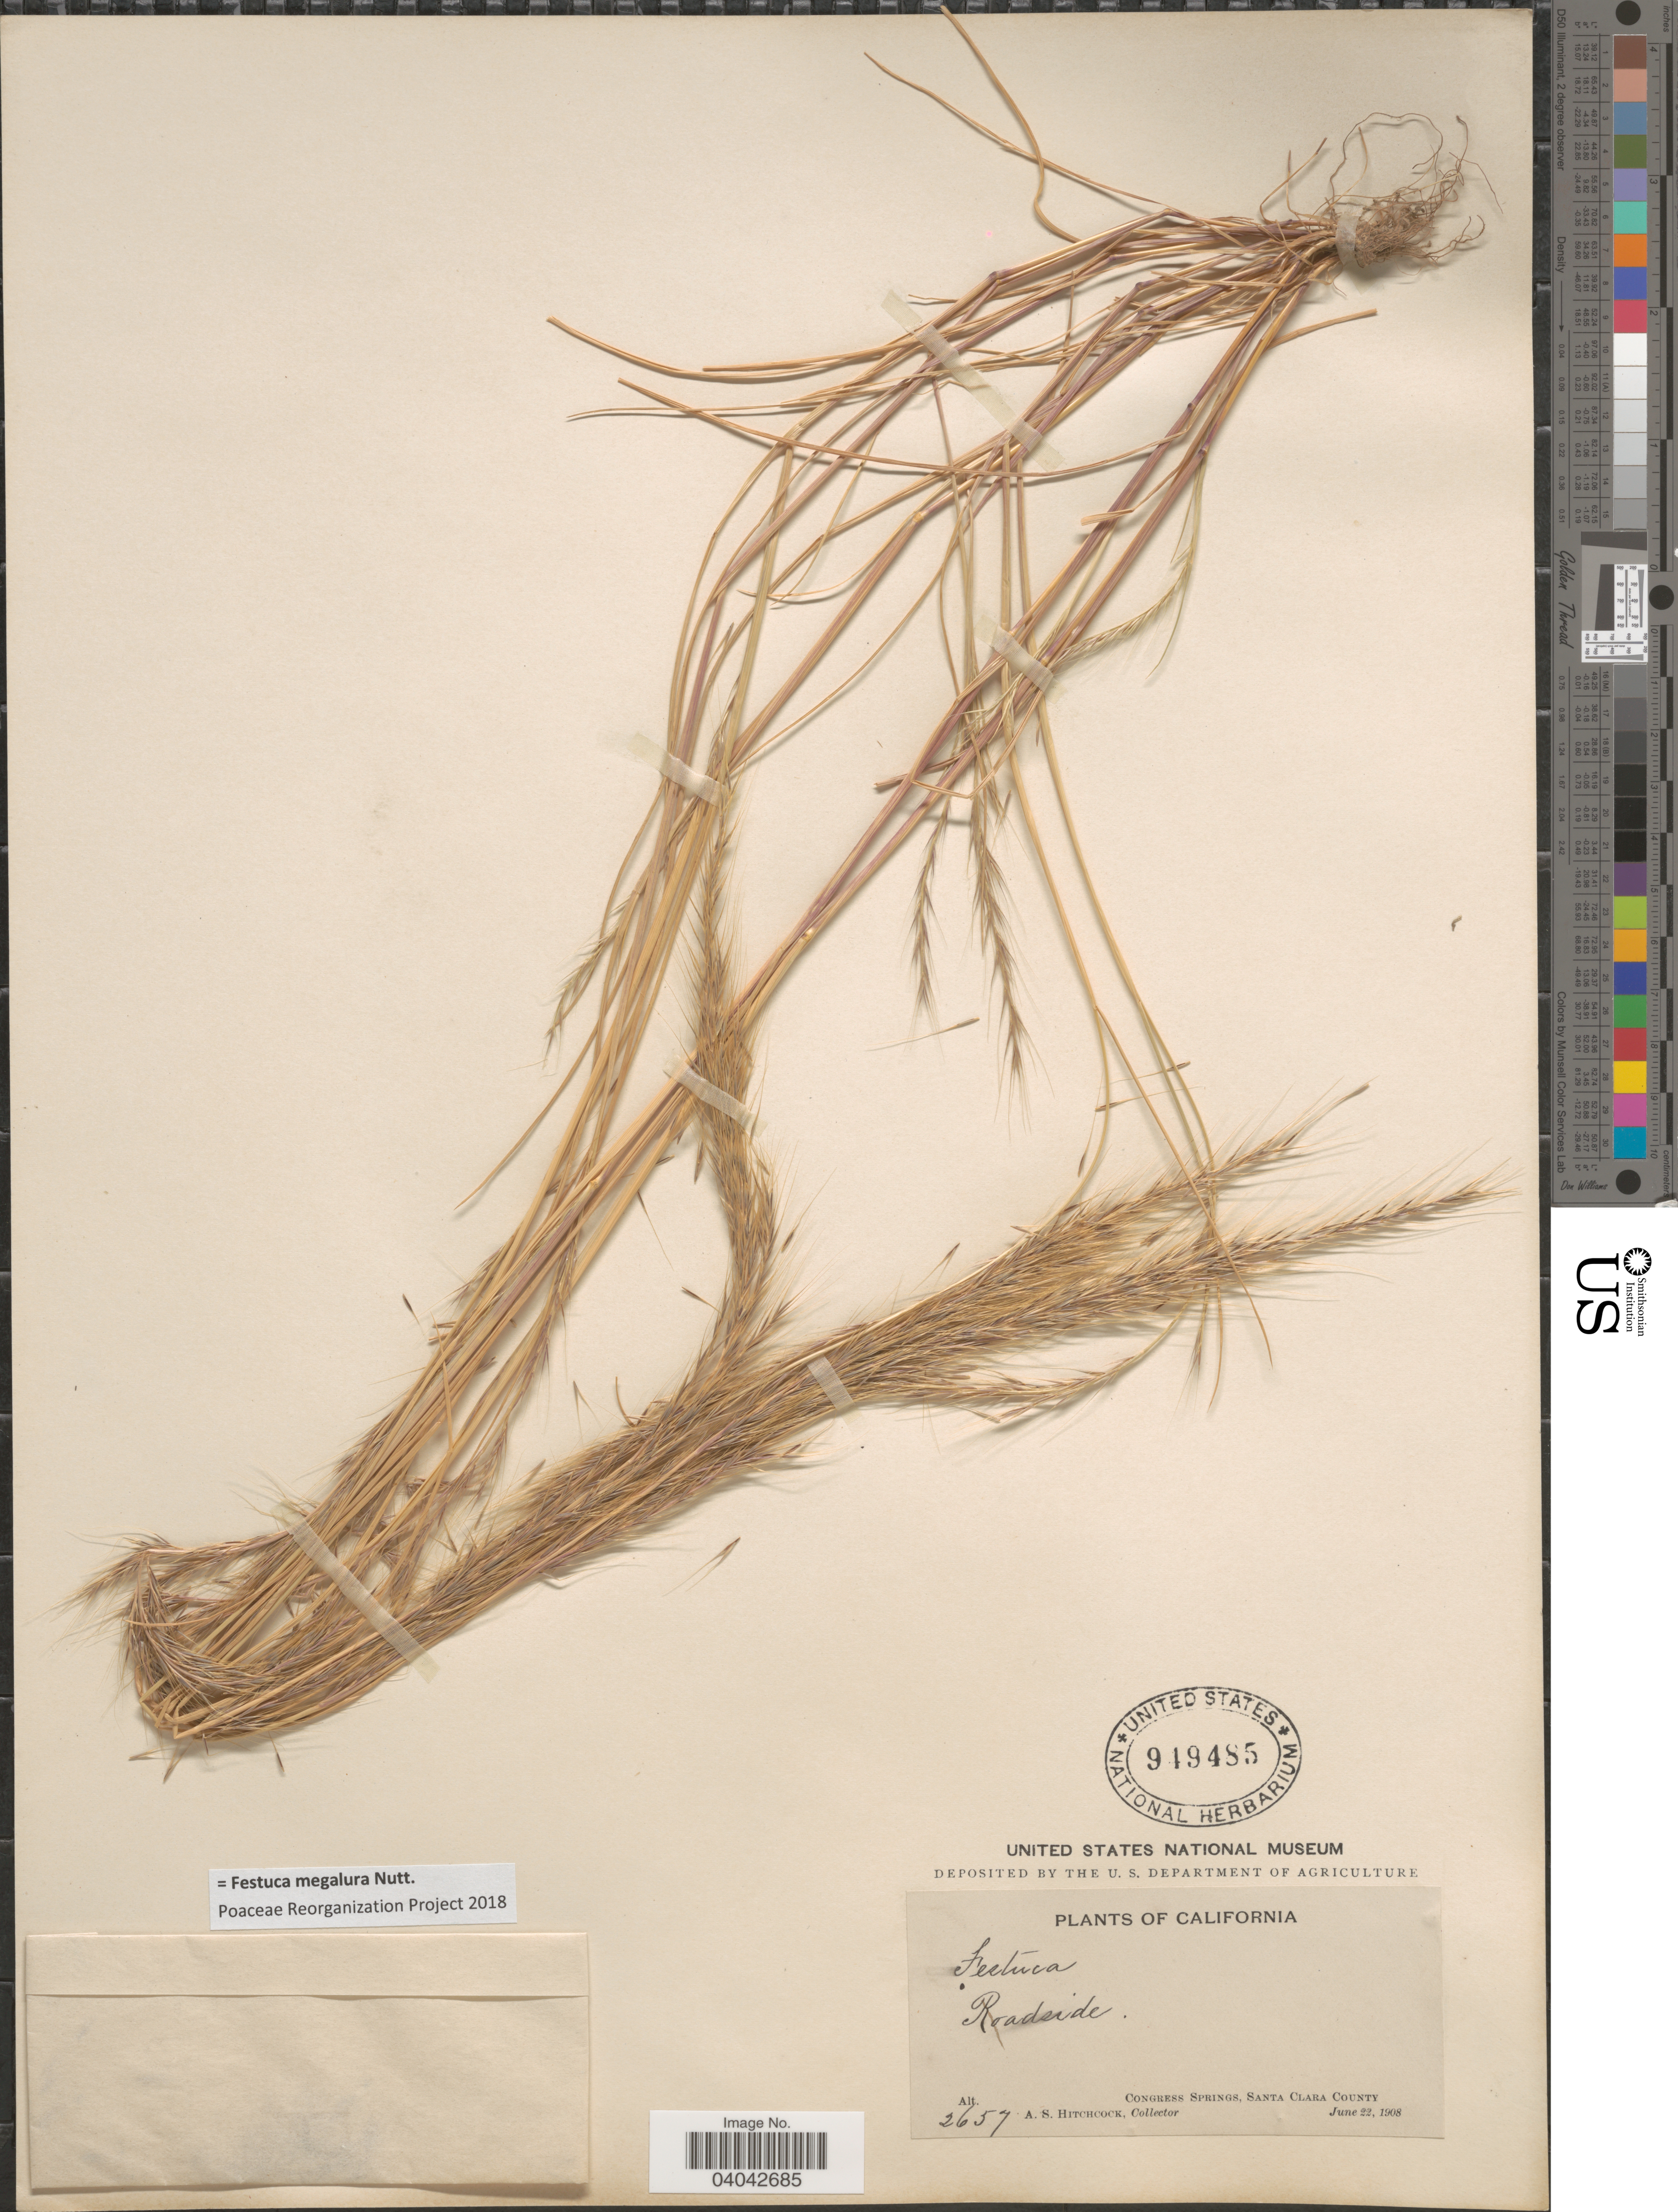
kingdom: Plantae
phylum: Tracheophyta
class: Liliopsida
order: Poales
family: Poaceae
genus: Festuca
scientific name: Festuca megalura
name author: Nutt.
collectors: A. S. Hitchcock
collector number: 2657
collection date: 1908-06-22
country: United States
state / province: California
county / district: Santa Clara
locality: Congress Springs, Santa Clara County.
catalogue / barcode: US 949485